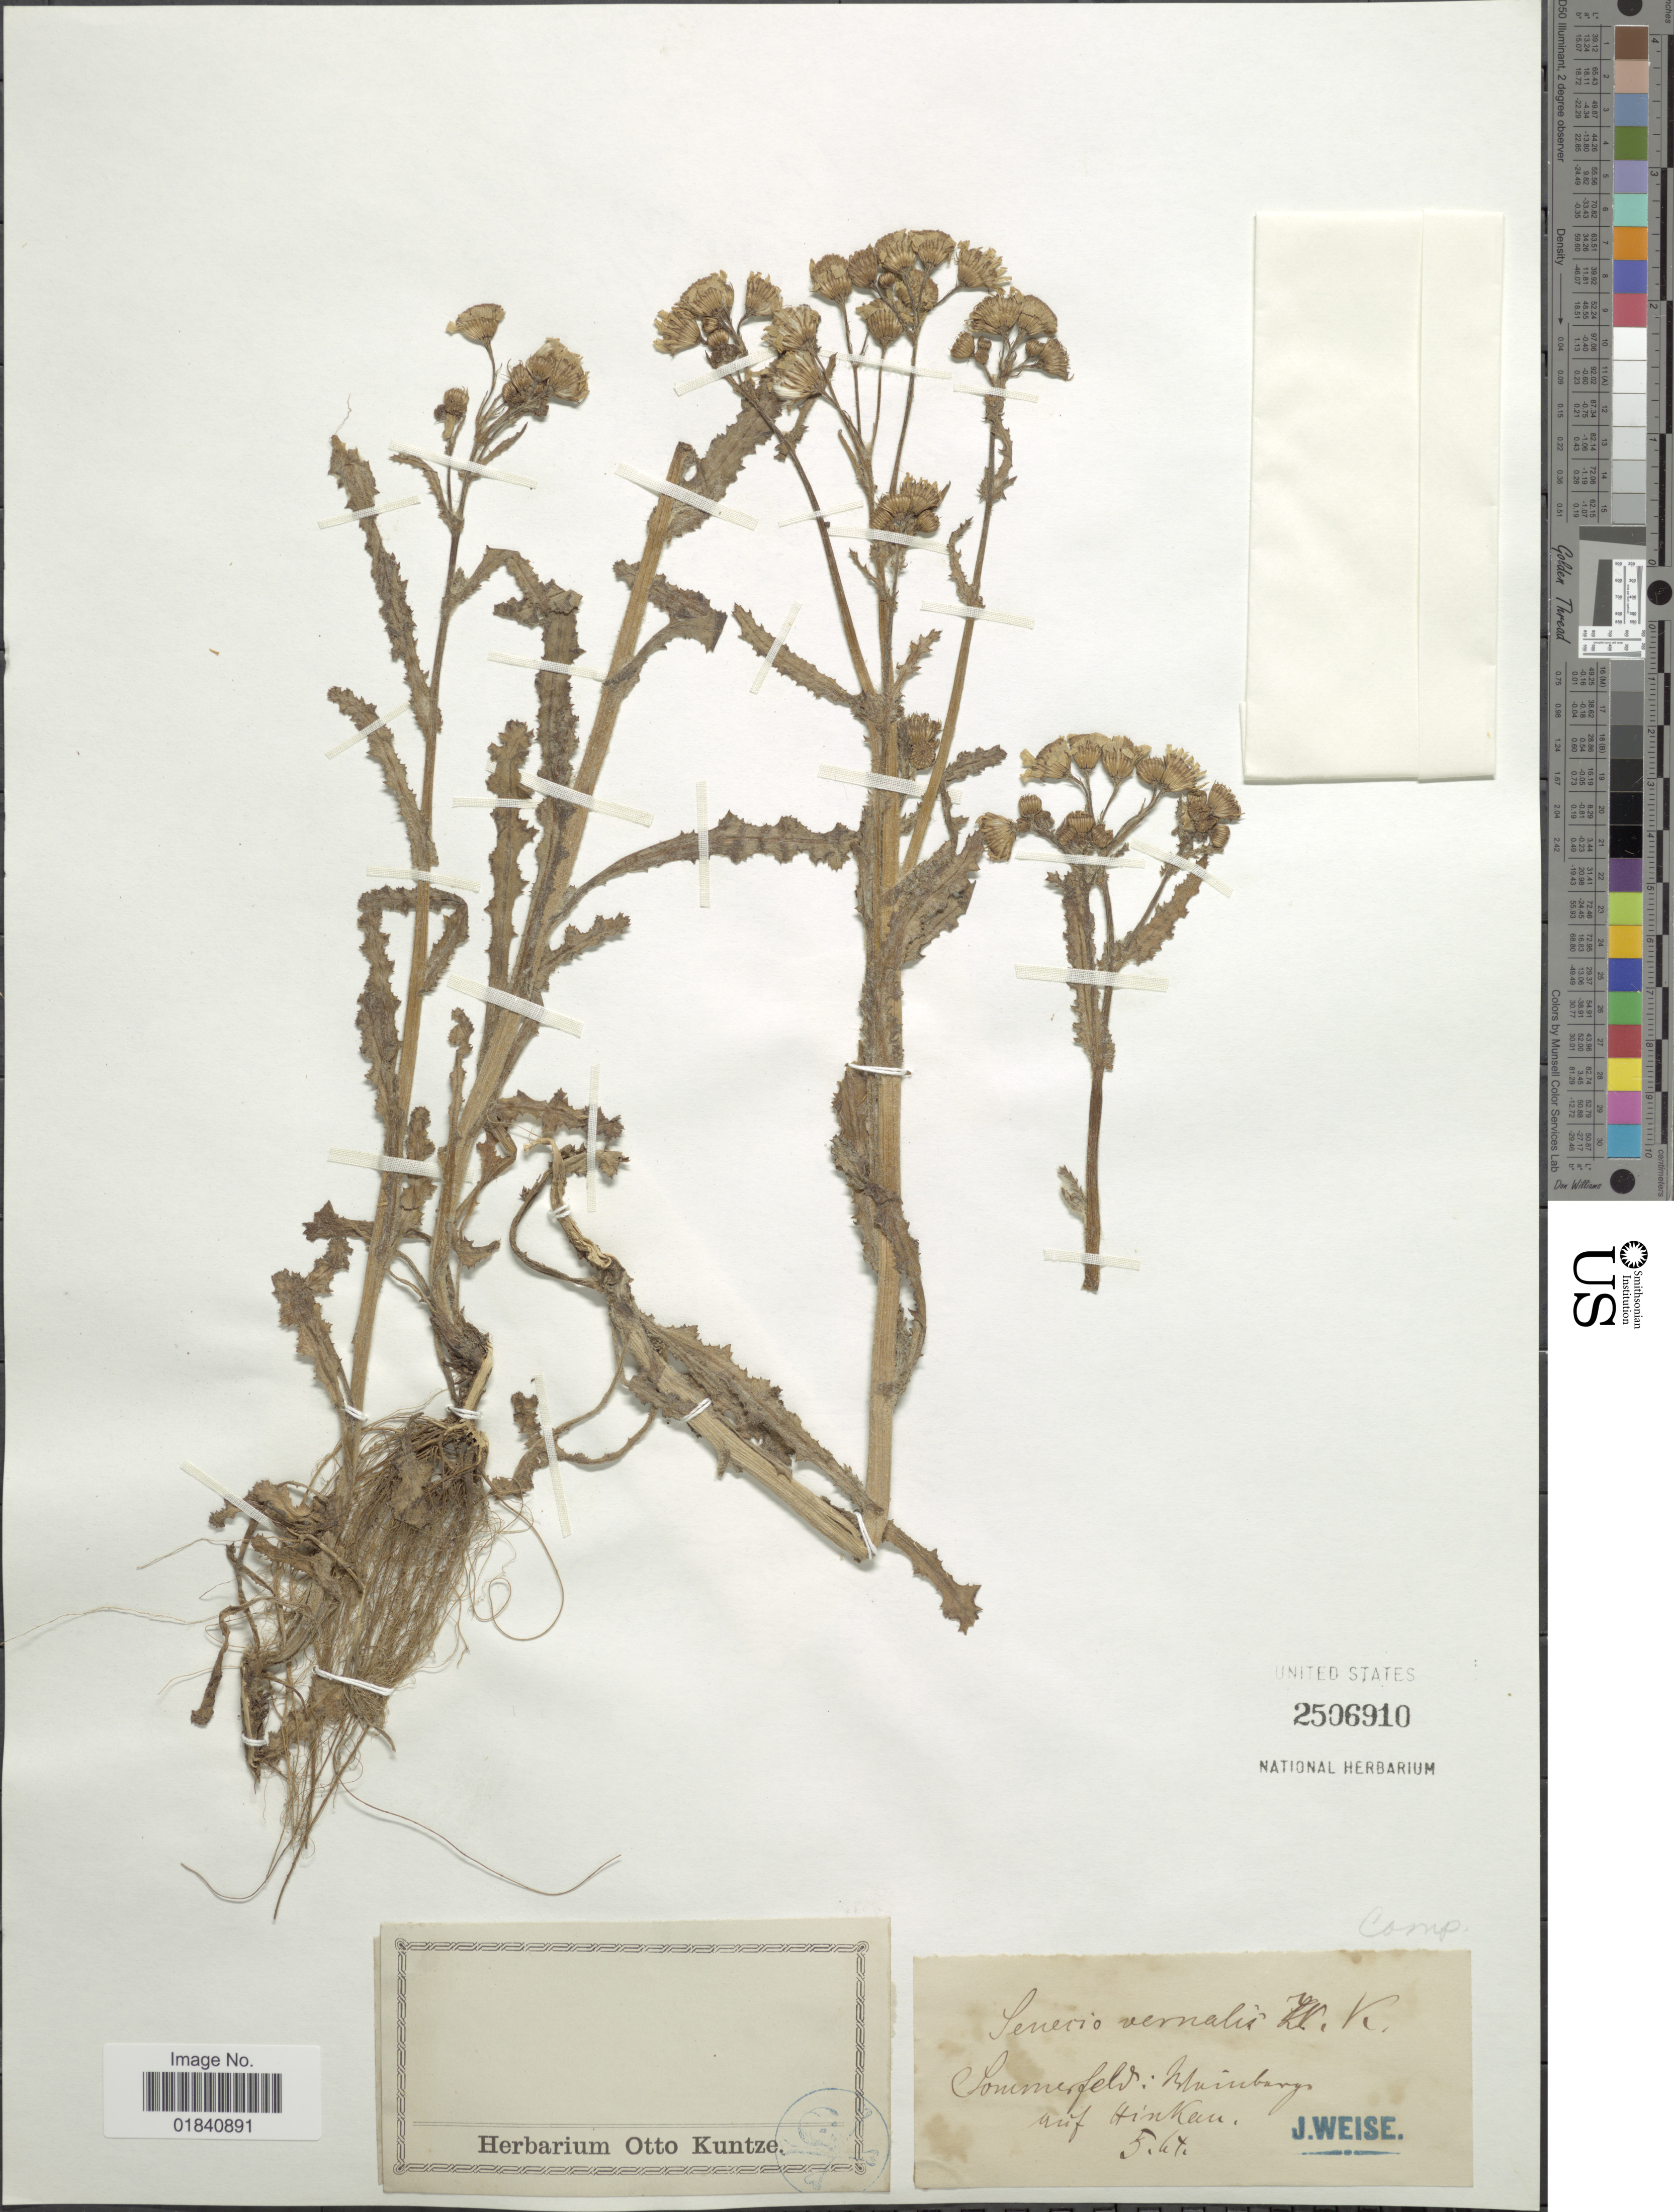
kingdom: Plantae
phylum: Tracheophyta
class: Magnoliopsida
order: Asterales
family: Asteraceae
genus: Senecio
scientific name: Senecio leucanthemifolius subsp. vernalis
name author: (Waldst. & Kit.) Greuter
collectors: J. Weise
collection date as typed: Transcribed d/m/y: /5/67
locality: Sommerfeld: Brinkbargs auf Hinkan [interpreted]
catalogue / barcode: US 2506910